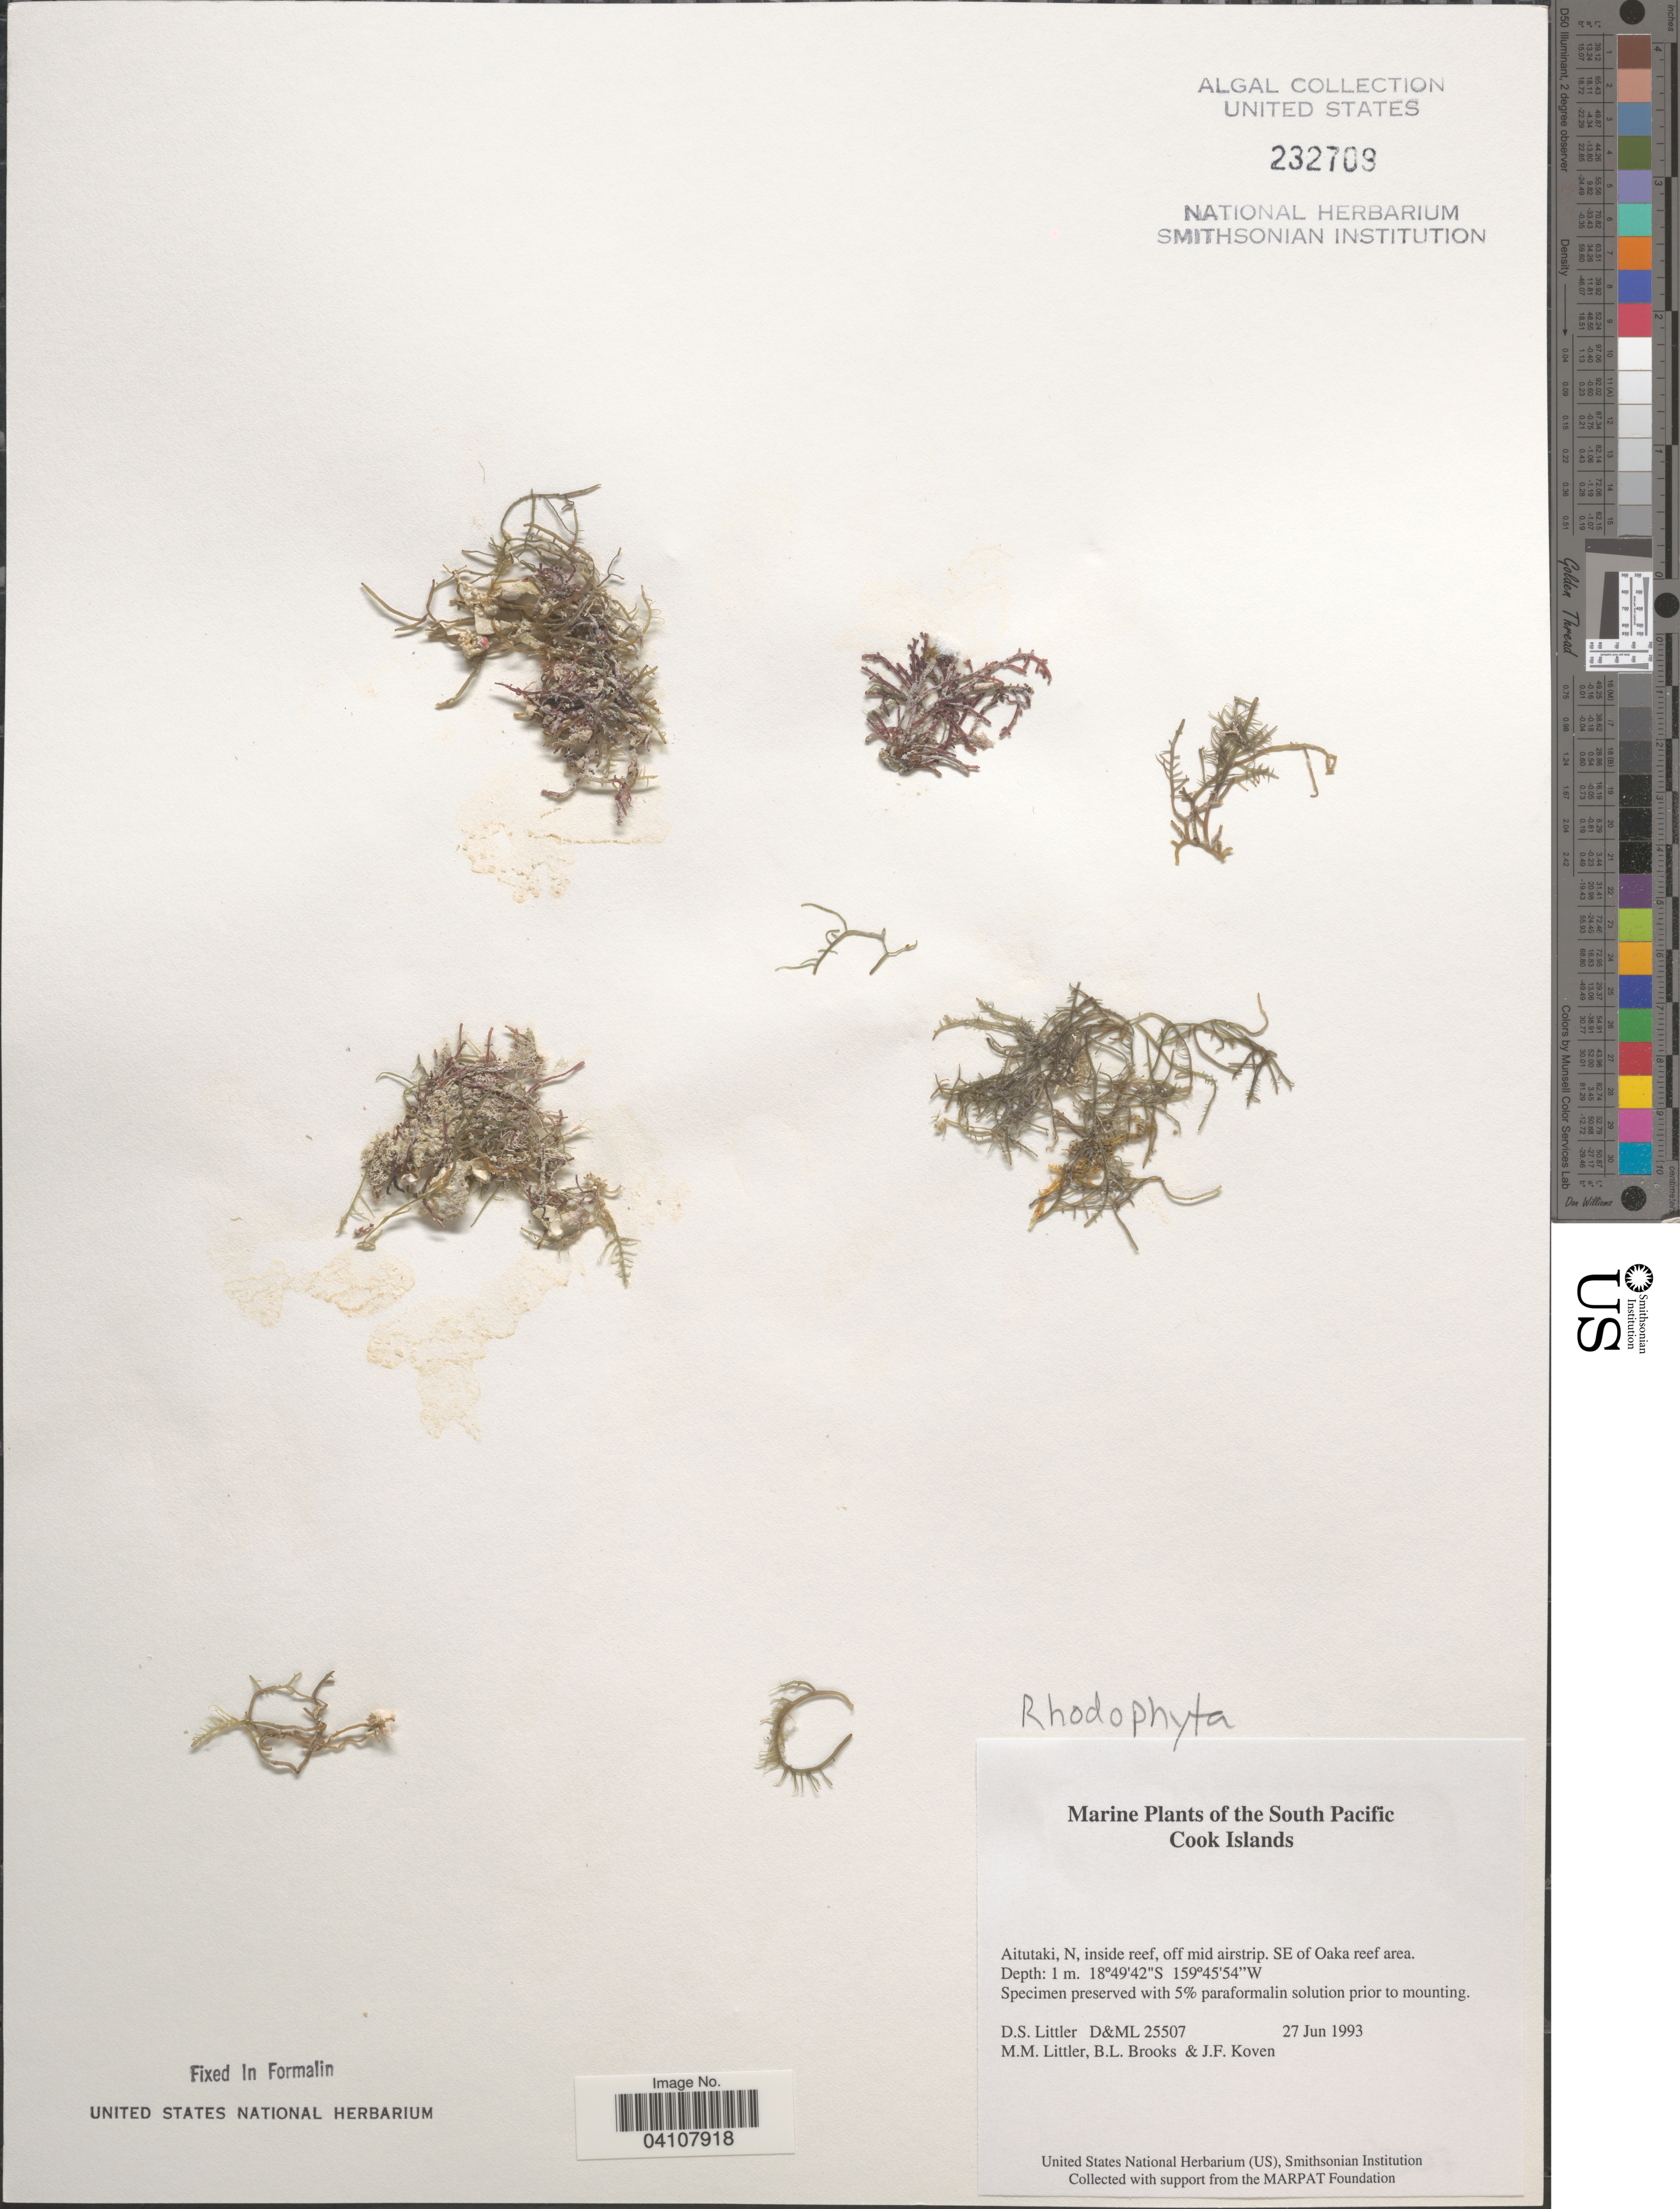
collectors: D. S. Littler, B. Brooks & J. Koven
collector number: D&ML25507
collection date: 1993-06-27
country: Cook Islands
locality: The South Pacific. Aitutaki, N, inside reef, off mid airstrip, SE of Oaka reef area.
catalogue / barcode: US 232709